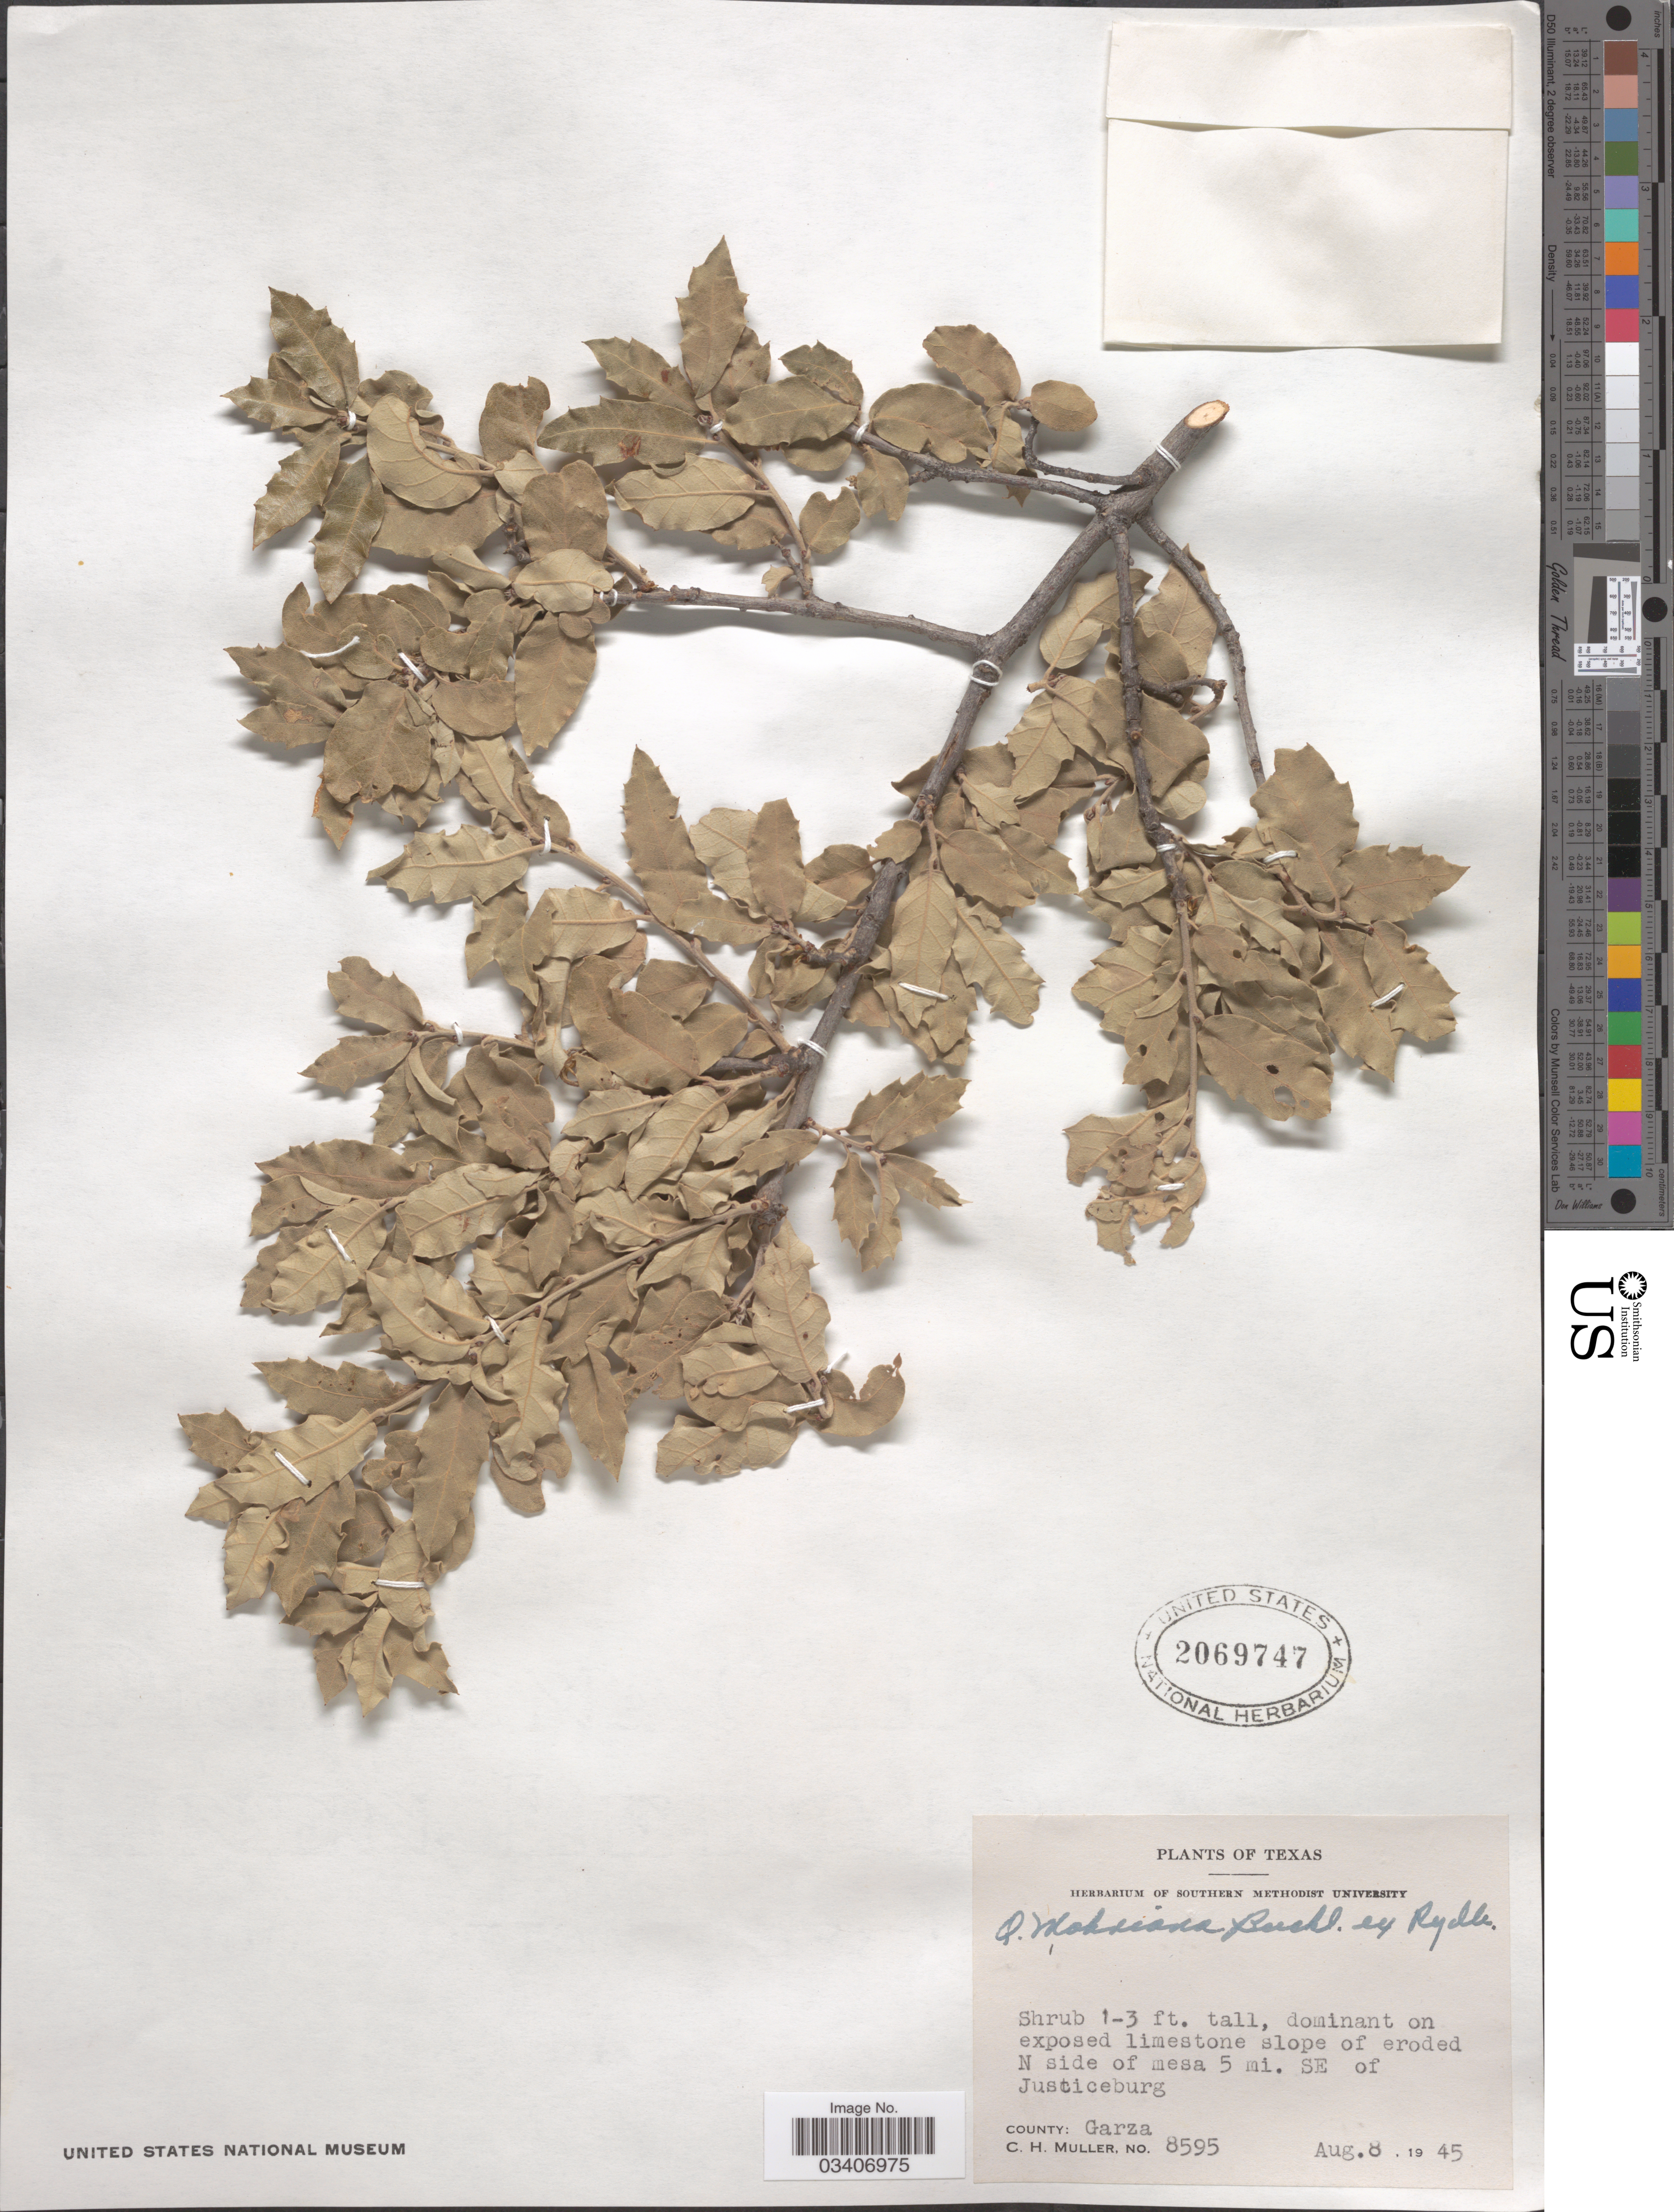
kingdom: Plantae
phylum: Tracheophyta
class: Magnoliopsida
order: Fagales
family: Fagaceae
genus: Quercus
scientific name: Quercus mohriana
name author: Buckley ex Rydb.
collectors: C. H. Mueller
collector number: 8595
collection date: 1945-08-08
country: United States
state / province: Texas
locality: Dominant on exposed limestone slope of eroded N side of mesa 5 mi. SE of Justiceburg. County: Garza.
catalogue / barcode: US 2069747